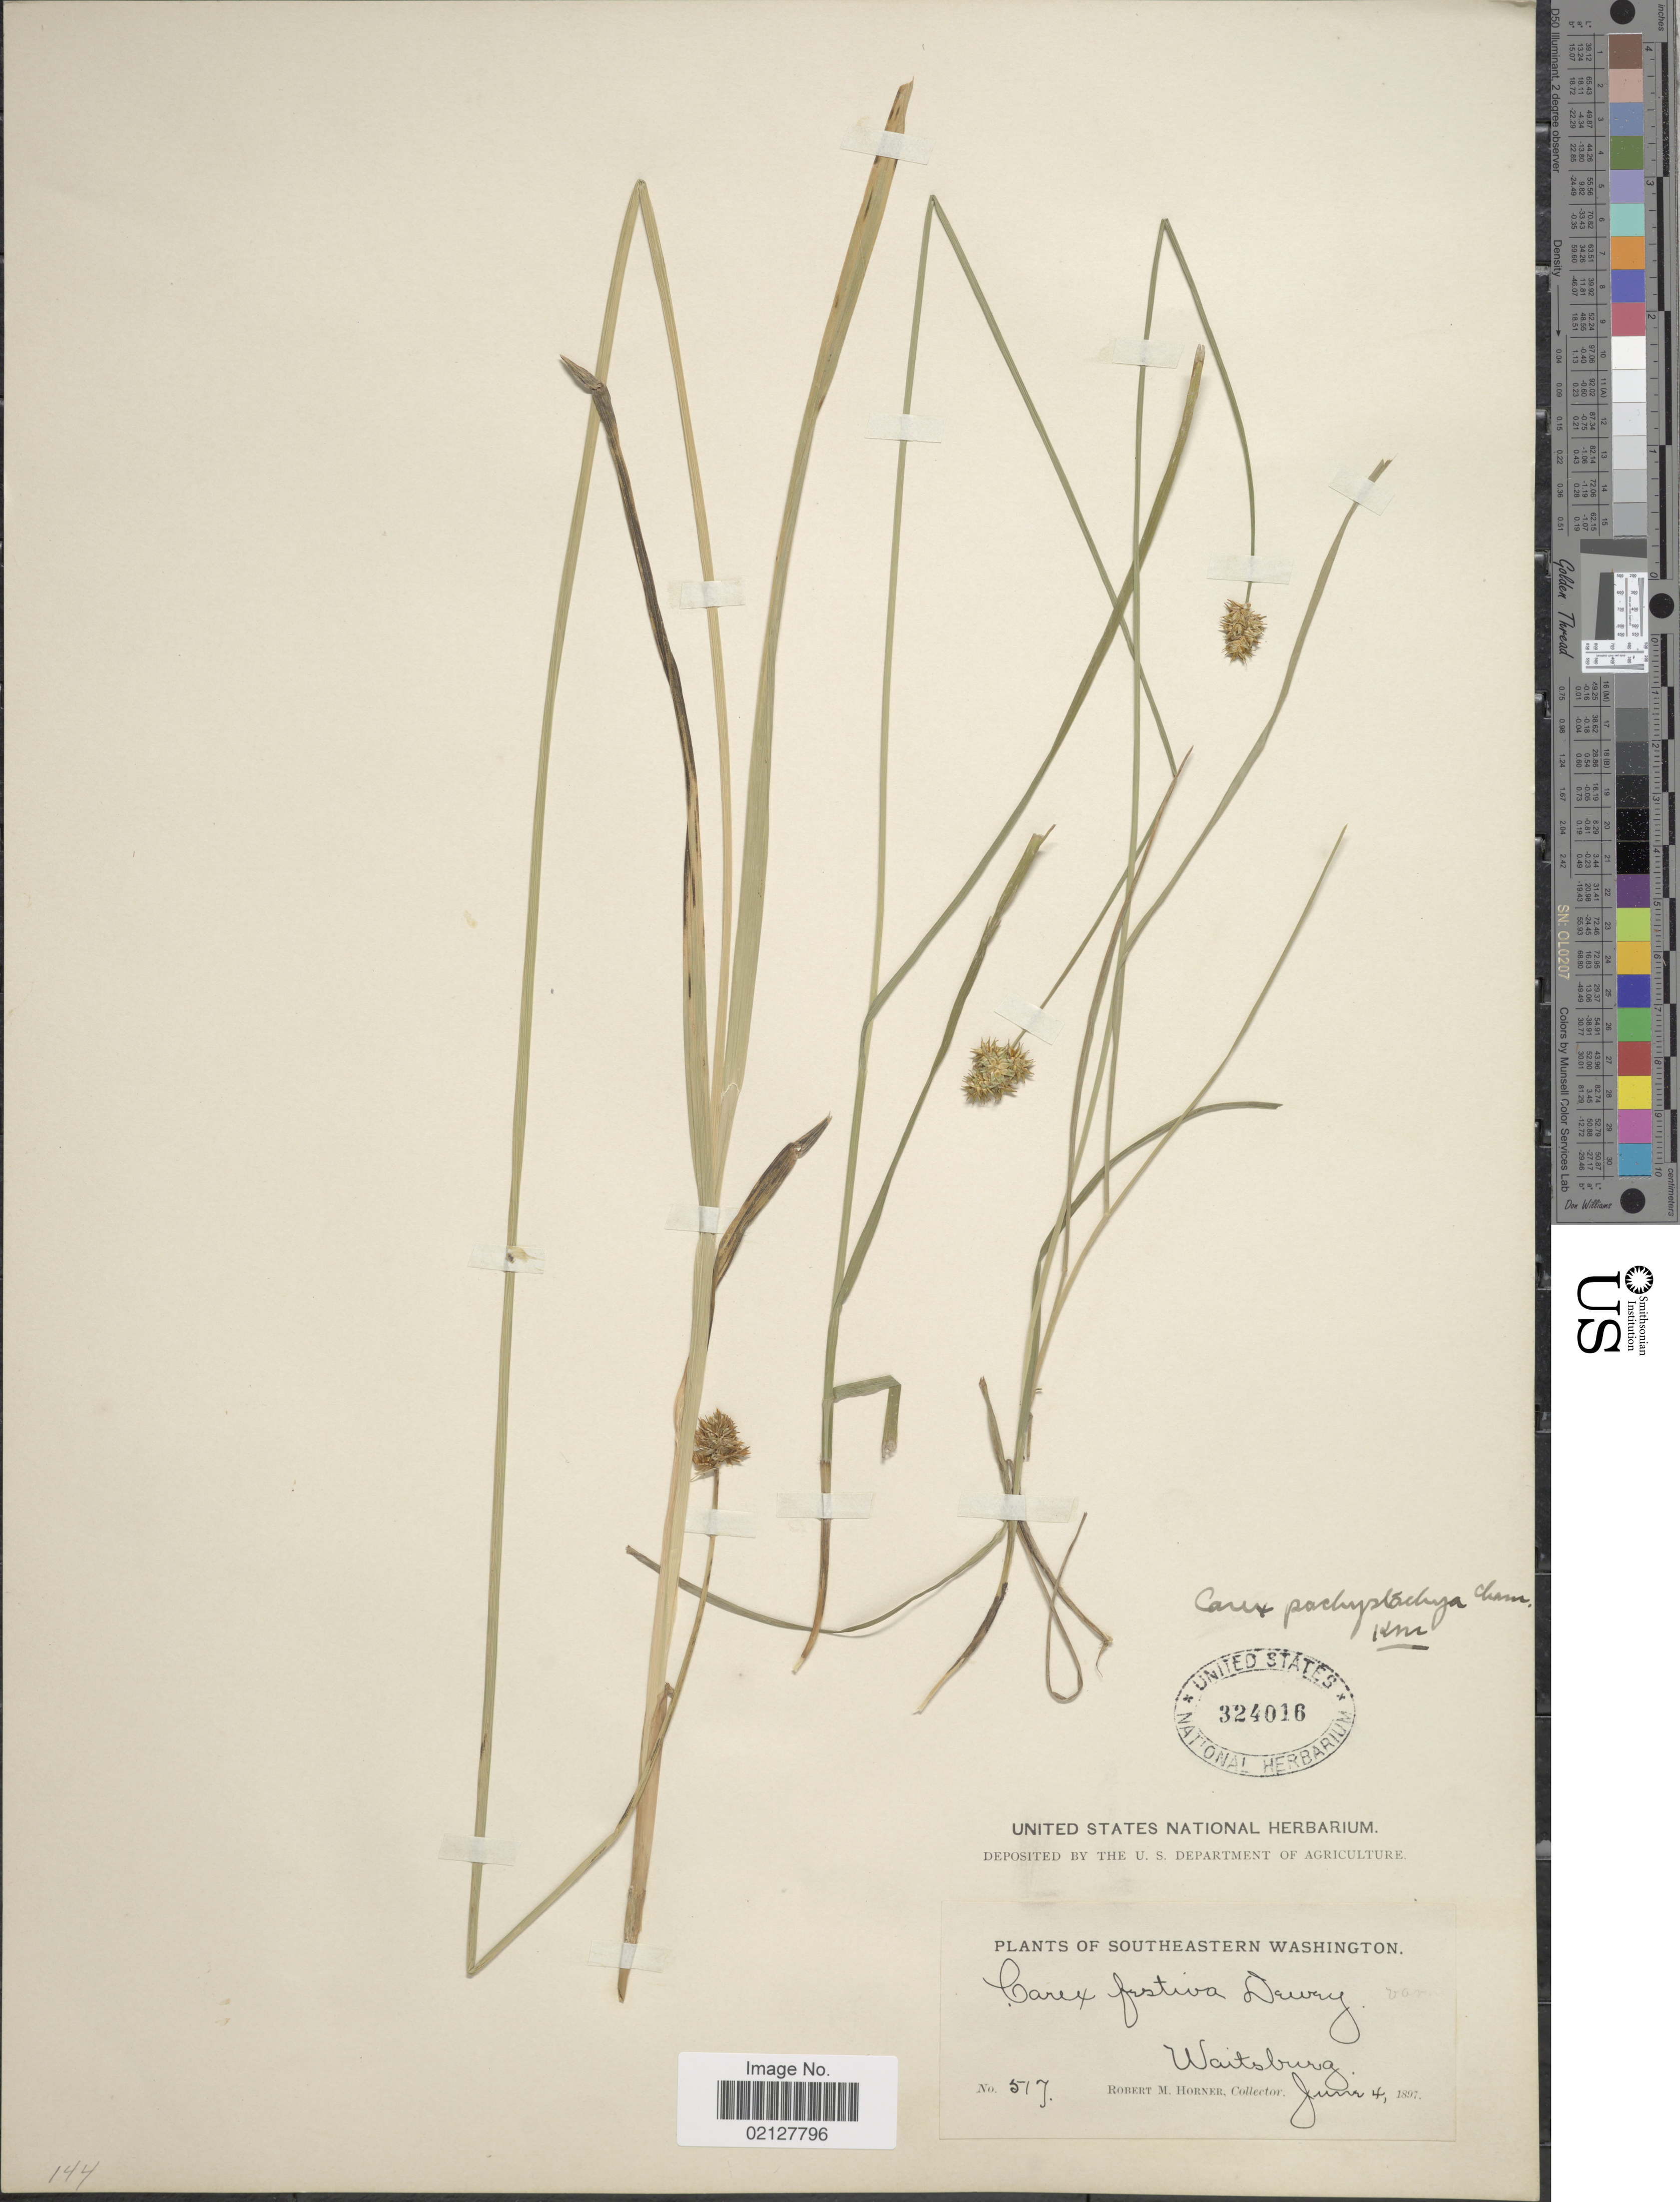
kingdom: Plantae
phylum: Tracheophyta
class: Liliopsida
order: Poales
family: Cyperaceae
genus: Carex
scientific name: Carex pachystachya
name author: Cham. ex Steud.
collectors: R. Horner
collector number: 517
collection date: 1897-06-04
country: United States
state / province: Washington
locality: Southeastern Washington. Waitsburg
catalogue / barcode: US 324016